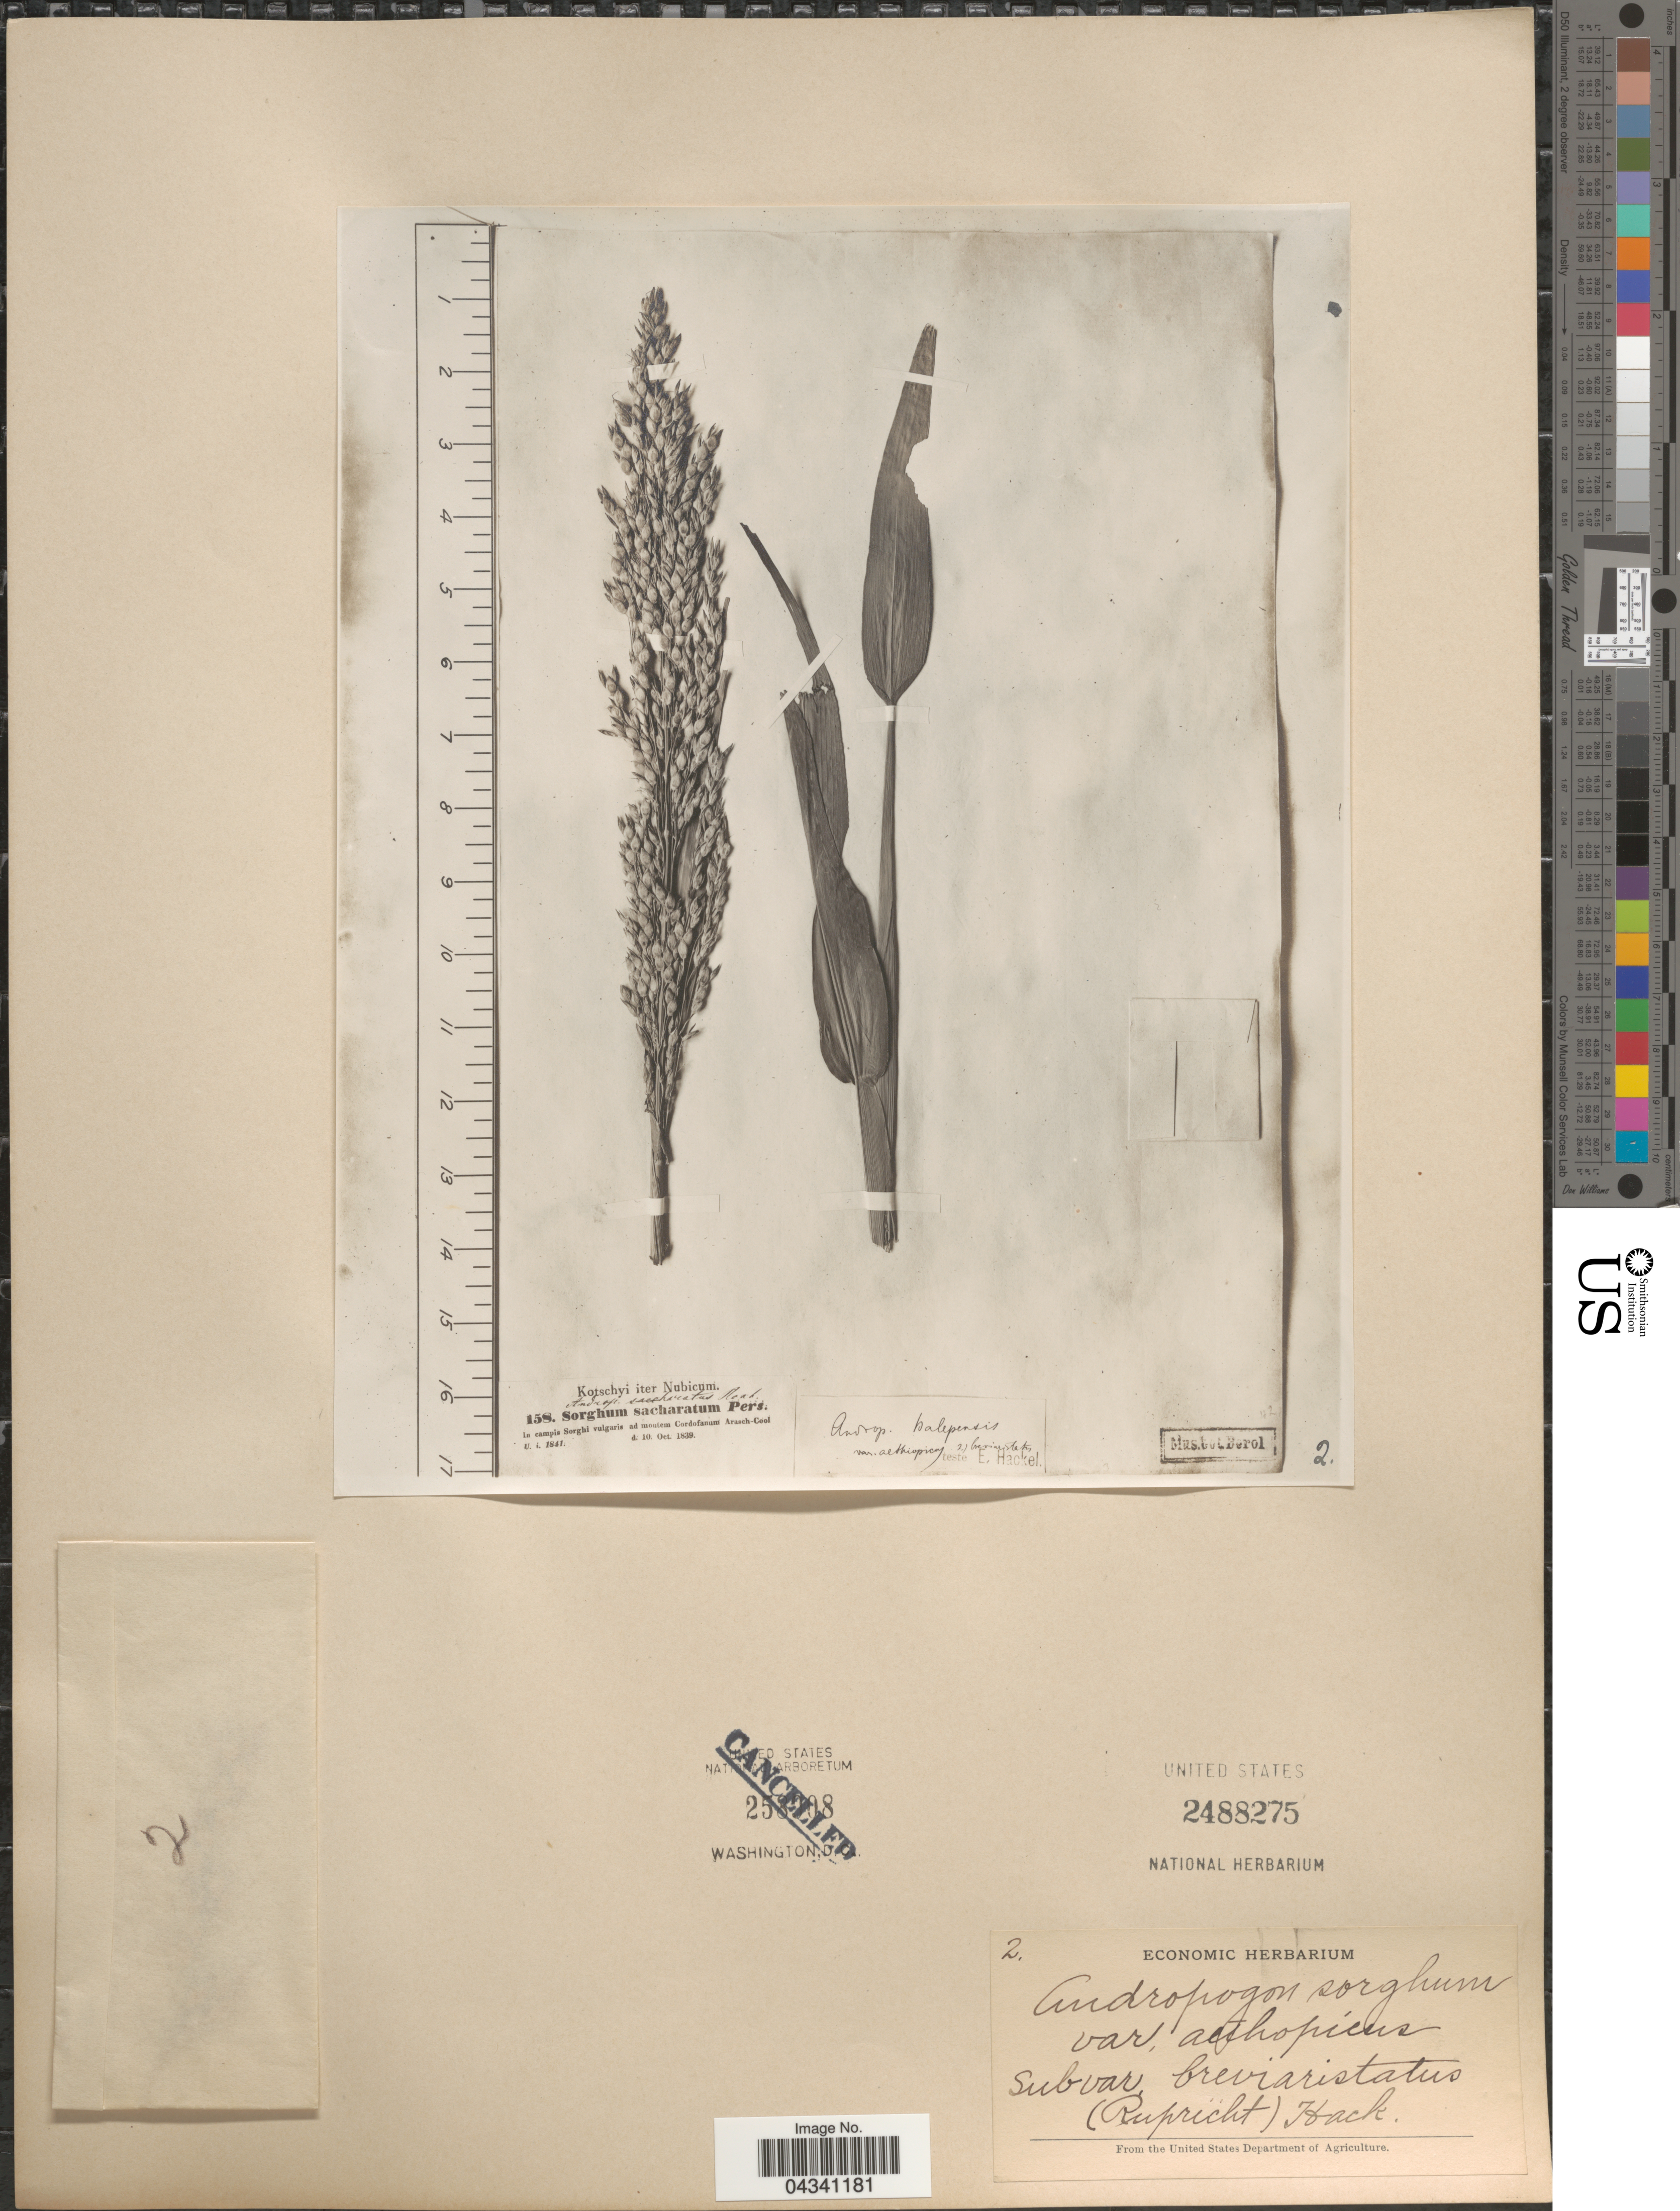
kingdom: Plantae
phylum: Tracheophyta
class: Liliopsida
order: Poales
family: Poaceae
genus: Sorghum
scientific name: Sorghum x almum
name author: Parodi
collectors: -. Kotschyi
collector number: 158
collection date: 1839-10-10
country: Sudan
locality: Iter Nubicum. In campis Sorghi vulgaris ad montem Cordofanum Arasch-Cool.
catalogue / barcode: US 2488275